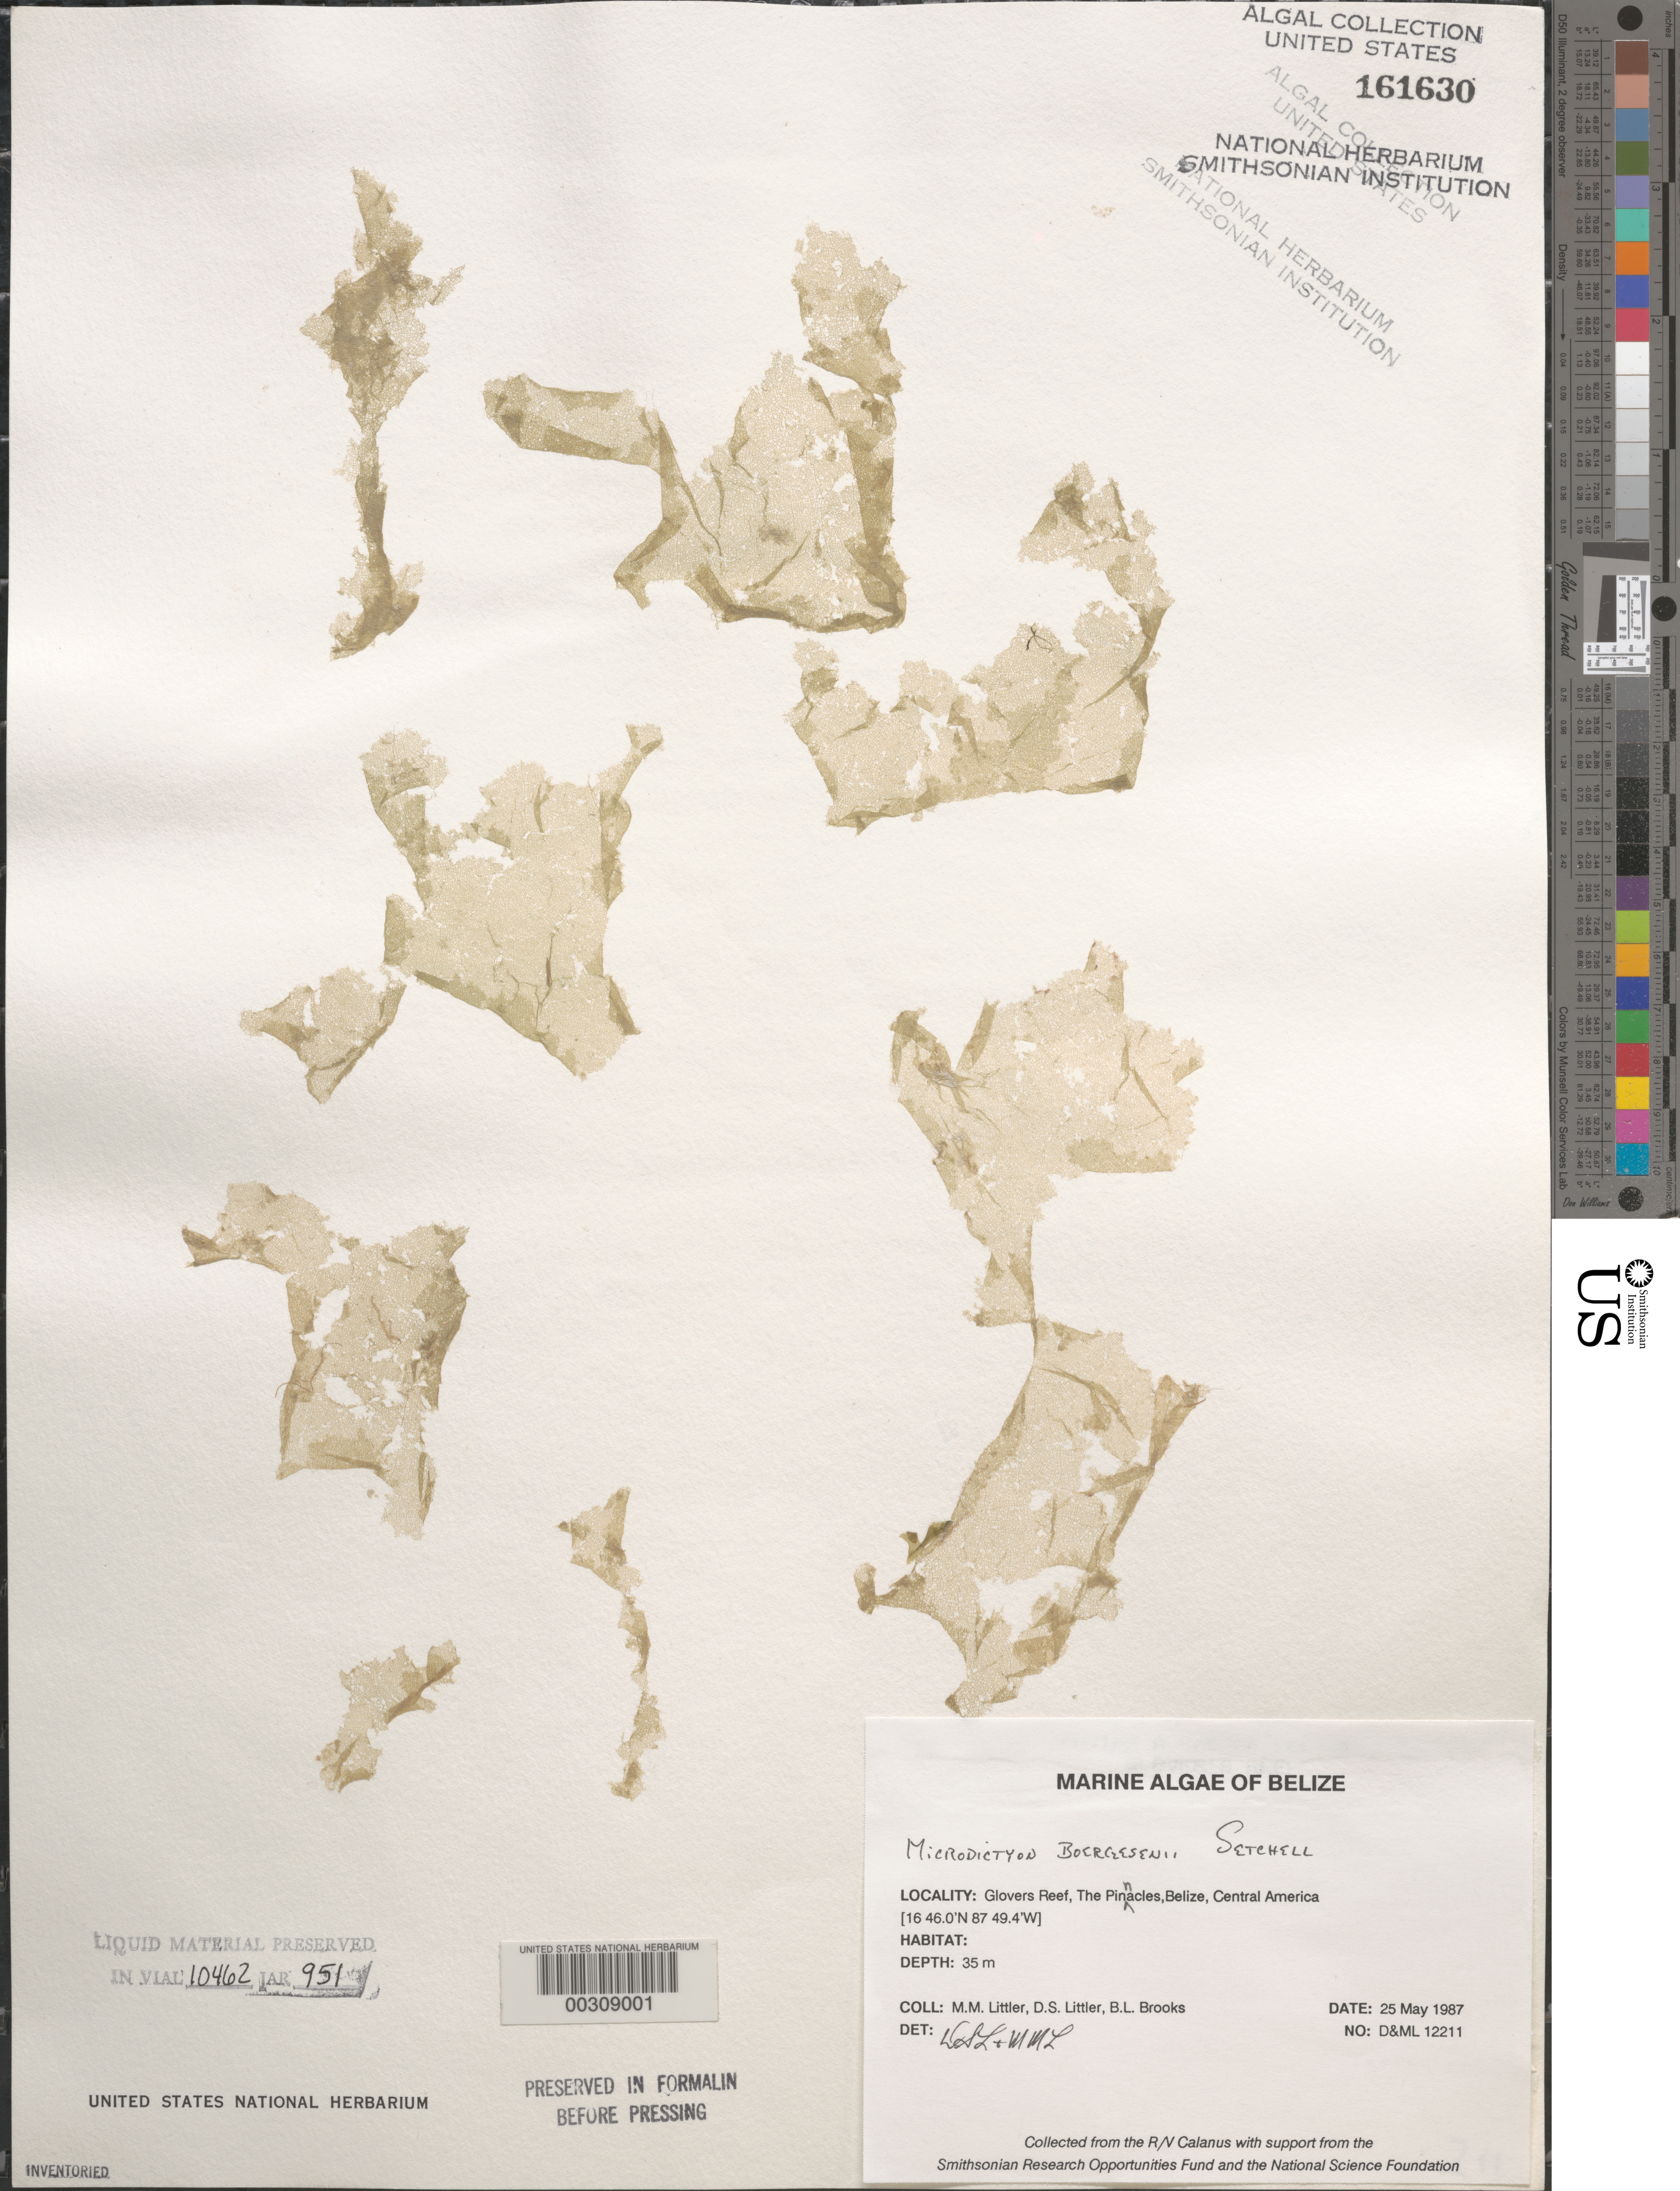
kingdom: Plantae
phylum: Chlorophyta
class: Ulvophyceae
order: Cladophorales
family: Anadyomenaceae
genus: Microdictyon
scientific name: Microdictyon boergesenii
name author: Setch.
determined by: Littler, D. S.; Littler, M. M.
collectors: M. M. Littler, D. S. Littler & B. Brooks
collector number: D&ML 12211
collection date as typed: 25 May 1987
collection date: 1987-05-25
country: Belize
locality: Glover's Reef, The Pinnacles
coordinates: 16 46.0'N, 87 49.4'W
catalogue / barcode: US 161630